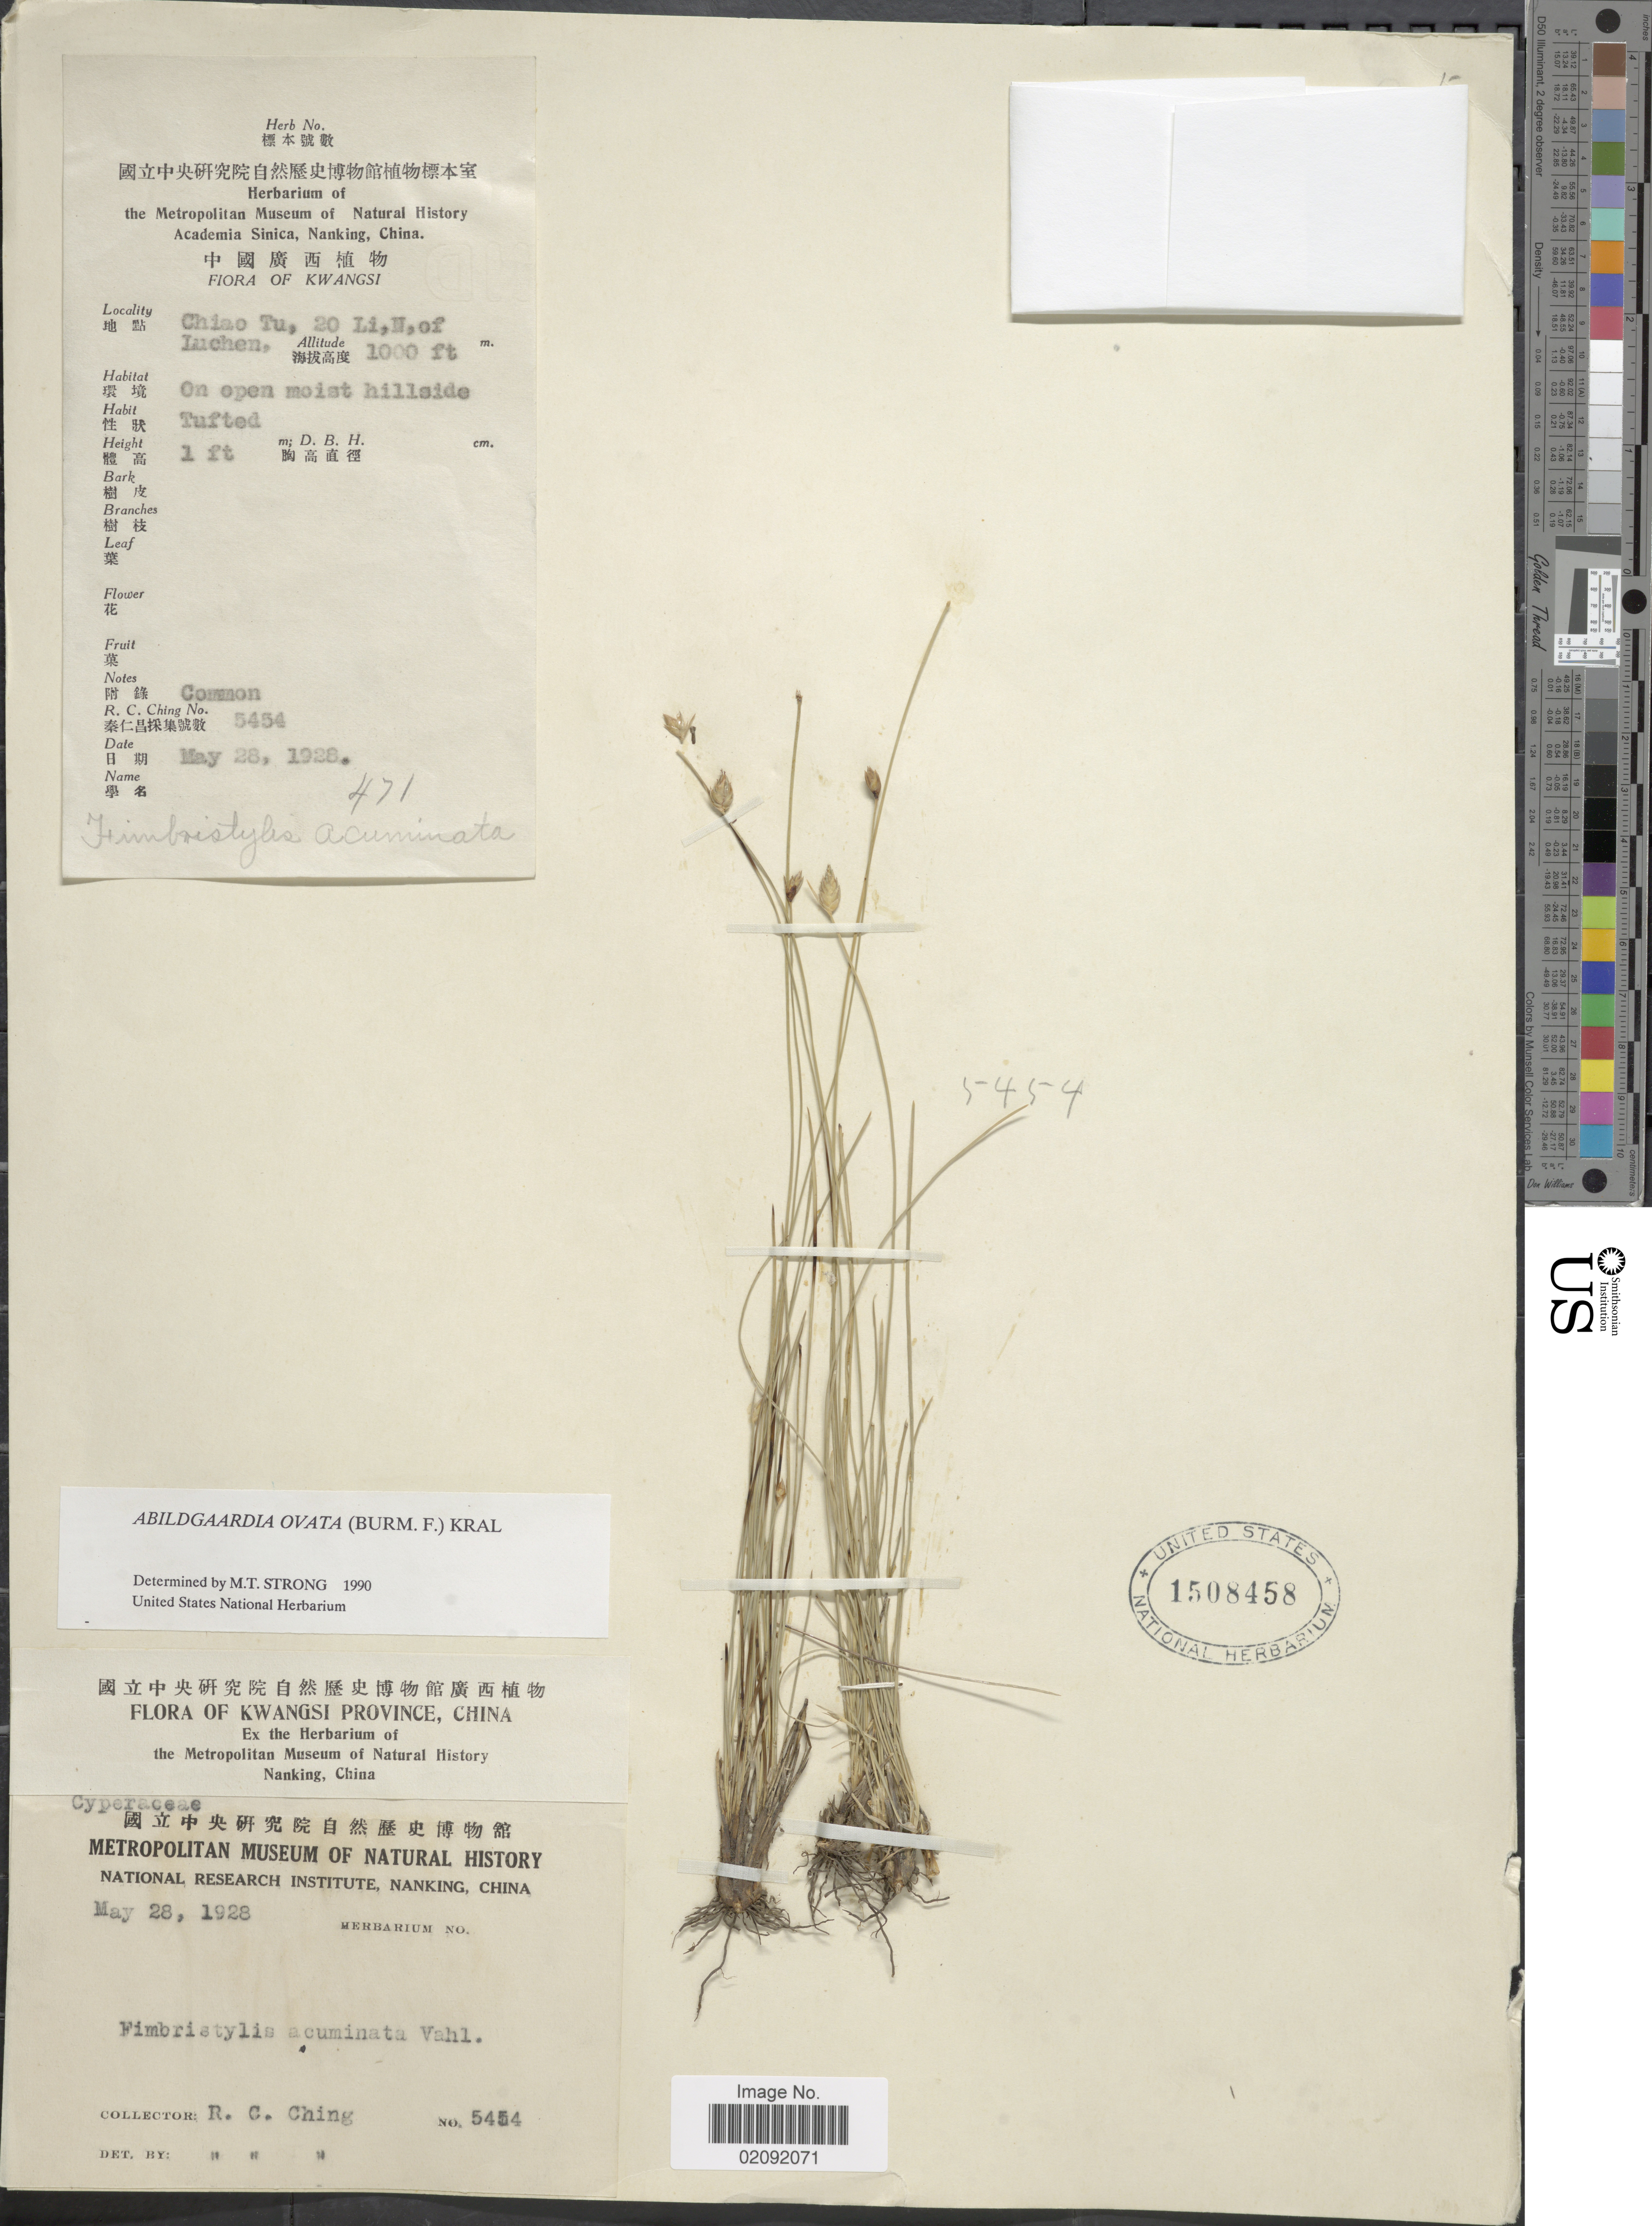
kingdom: Plantae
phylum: Tracheophyta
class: Liliopsida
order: Poales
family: Cyperaceae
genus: Abildgaardia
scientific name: Abildgaardia ovata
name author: (Burm. f.) Kral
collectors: R. C. Ching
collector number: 5454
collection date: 1928-05-28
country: China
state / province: Guangxi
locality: Kwangsi Province.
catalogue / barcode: US 1508458